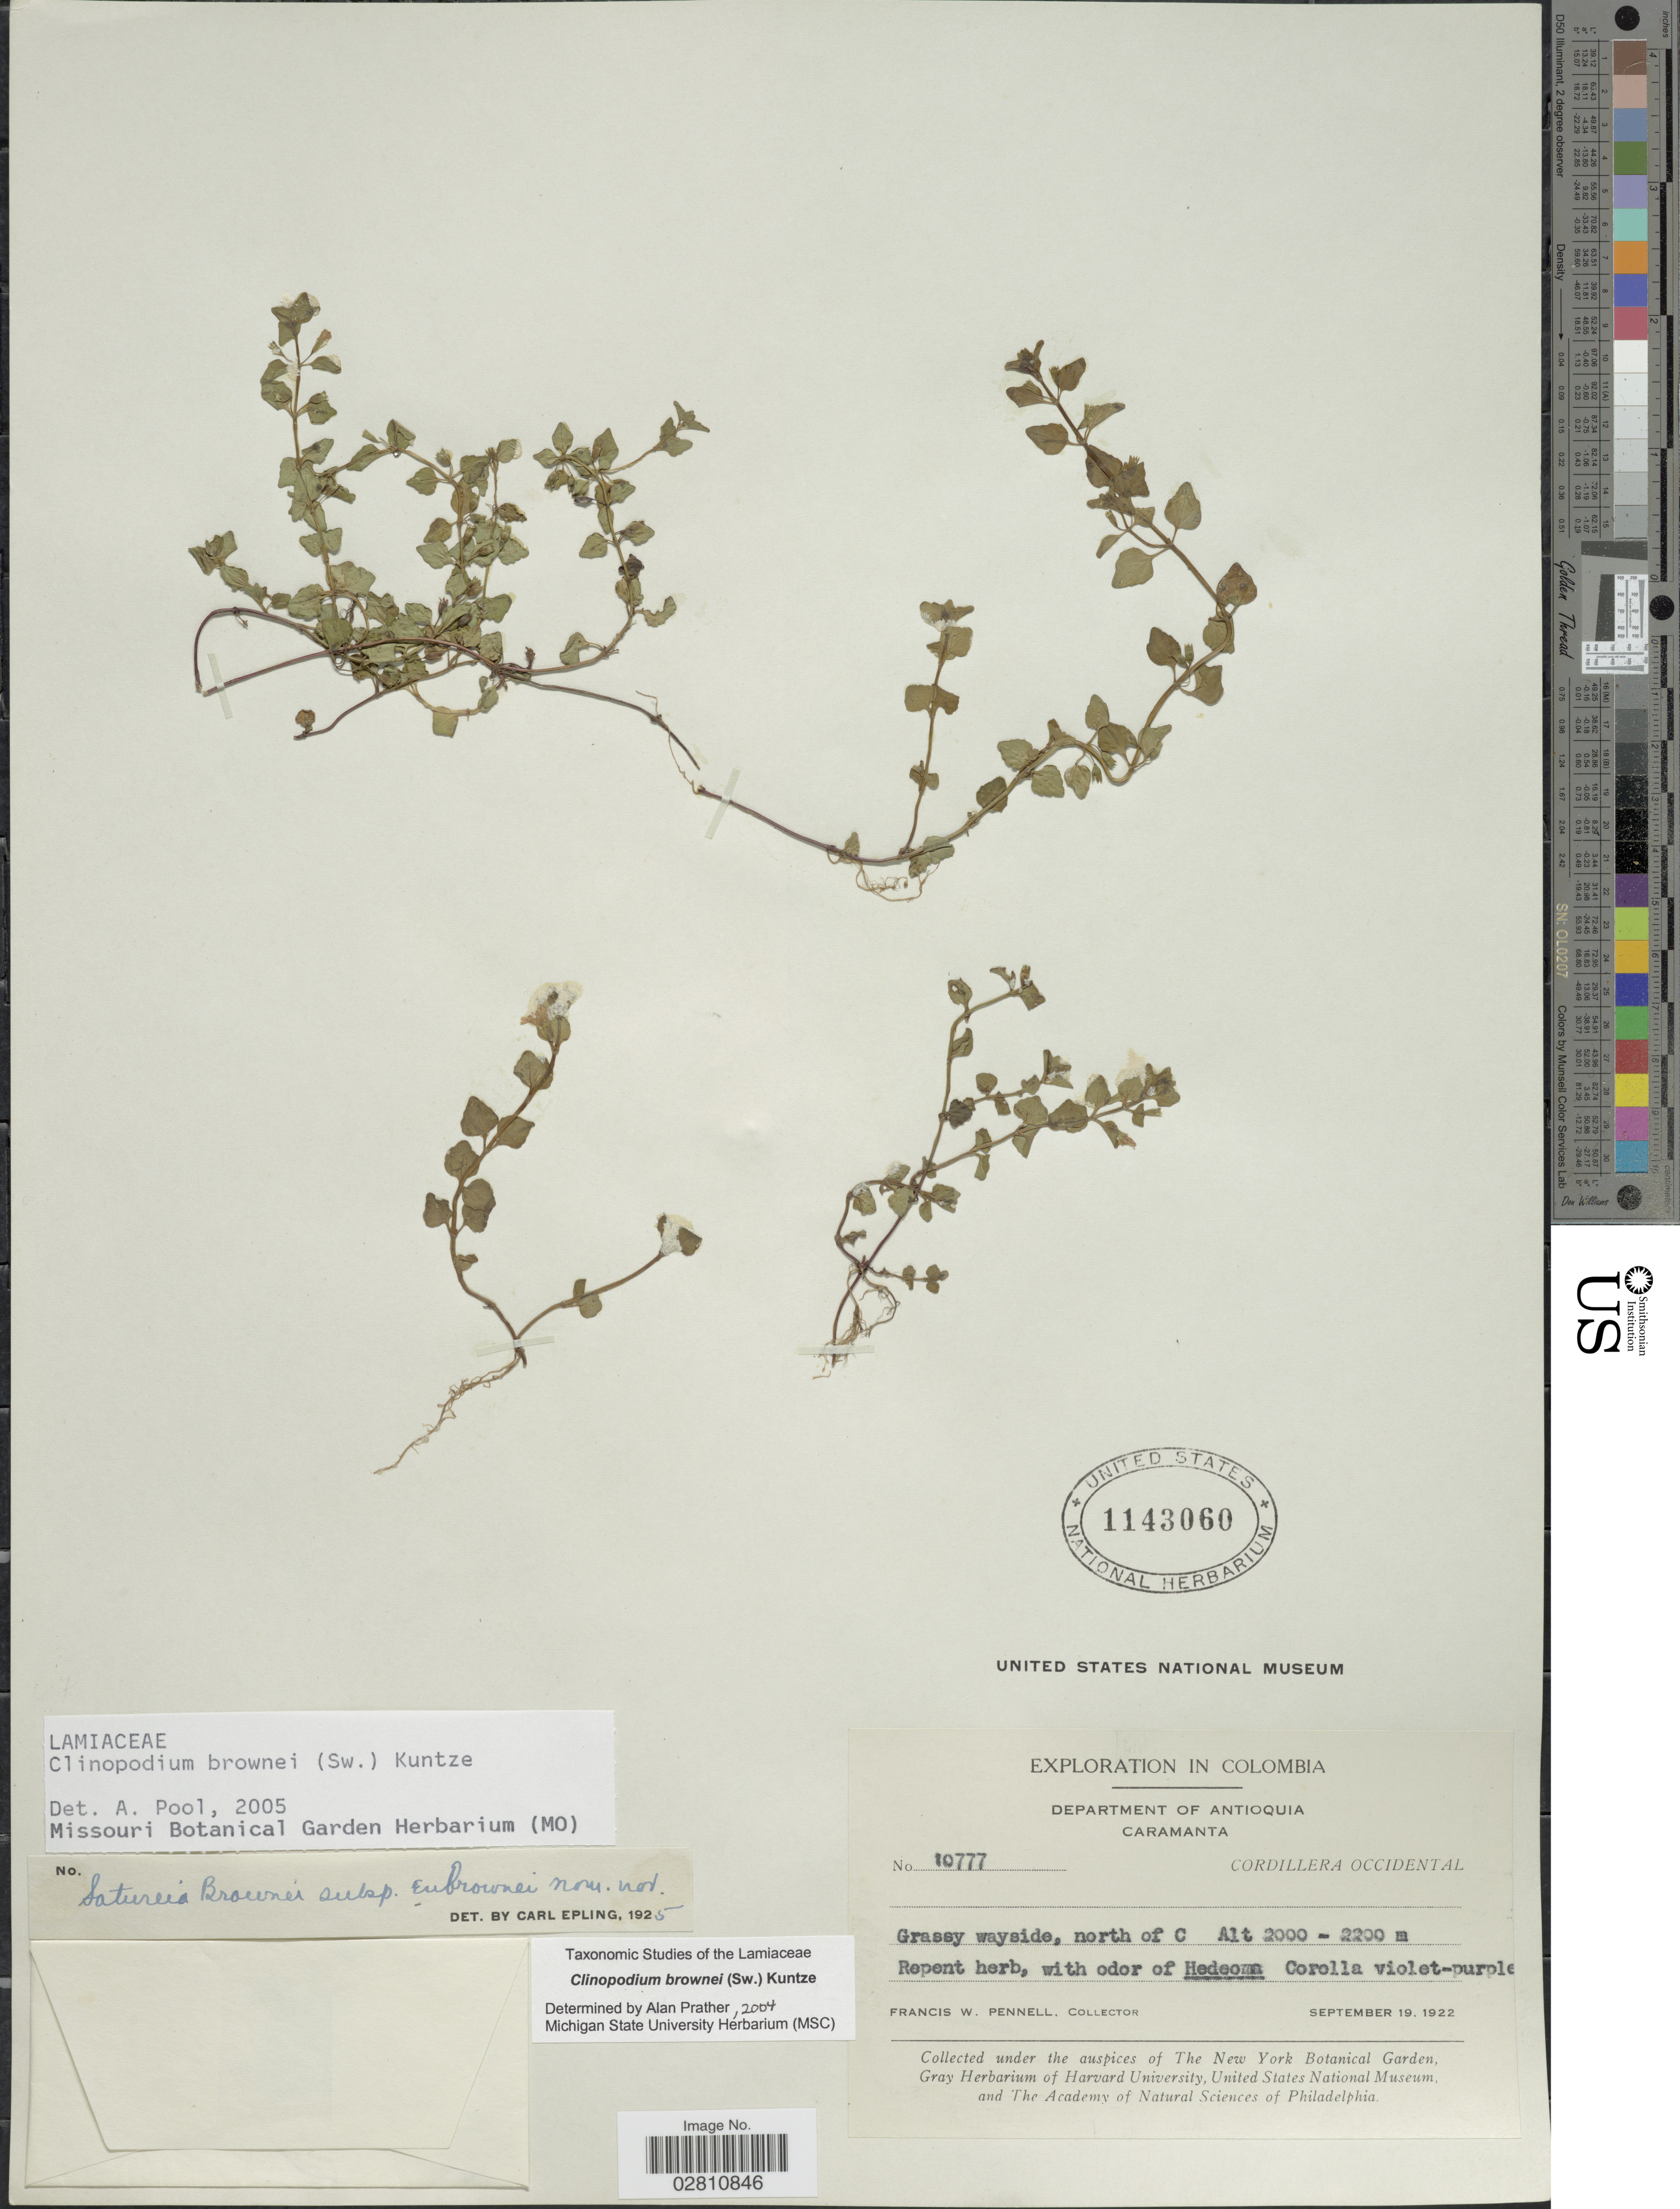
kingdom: Plantae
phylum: Tracheophyta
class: Magnoliopsida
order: Lamiales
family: Lamiaceae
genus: Clinopodium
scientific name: Clinopodium brownei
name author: (Sw.) Kuntze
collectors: F. W. Pennell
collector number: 10777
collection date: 1922-09-19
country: Colombia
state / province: Antioquia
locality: Department of Antioquia, Caramanta, Cordillera Occidental. Grassy wayside, north of C.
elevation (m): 2000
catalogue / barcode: US 1143060